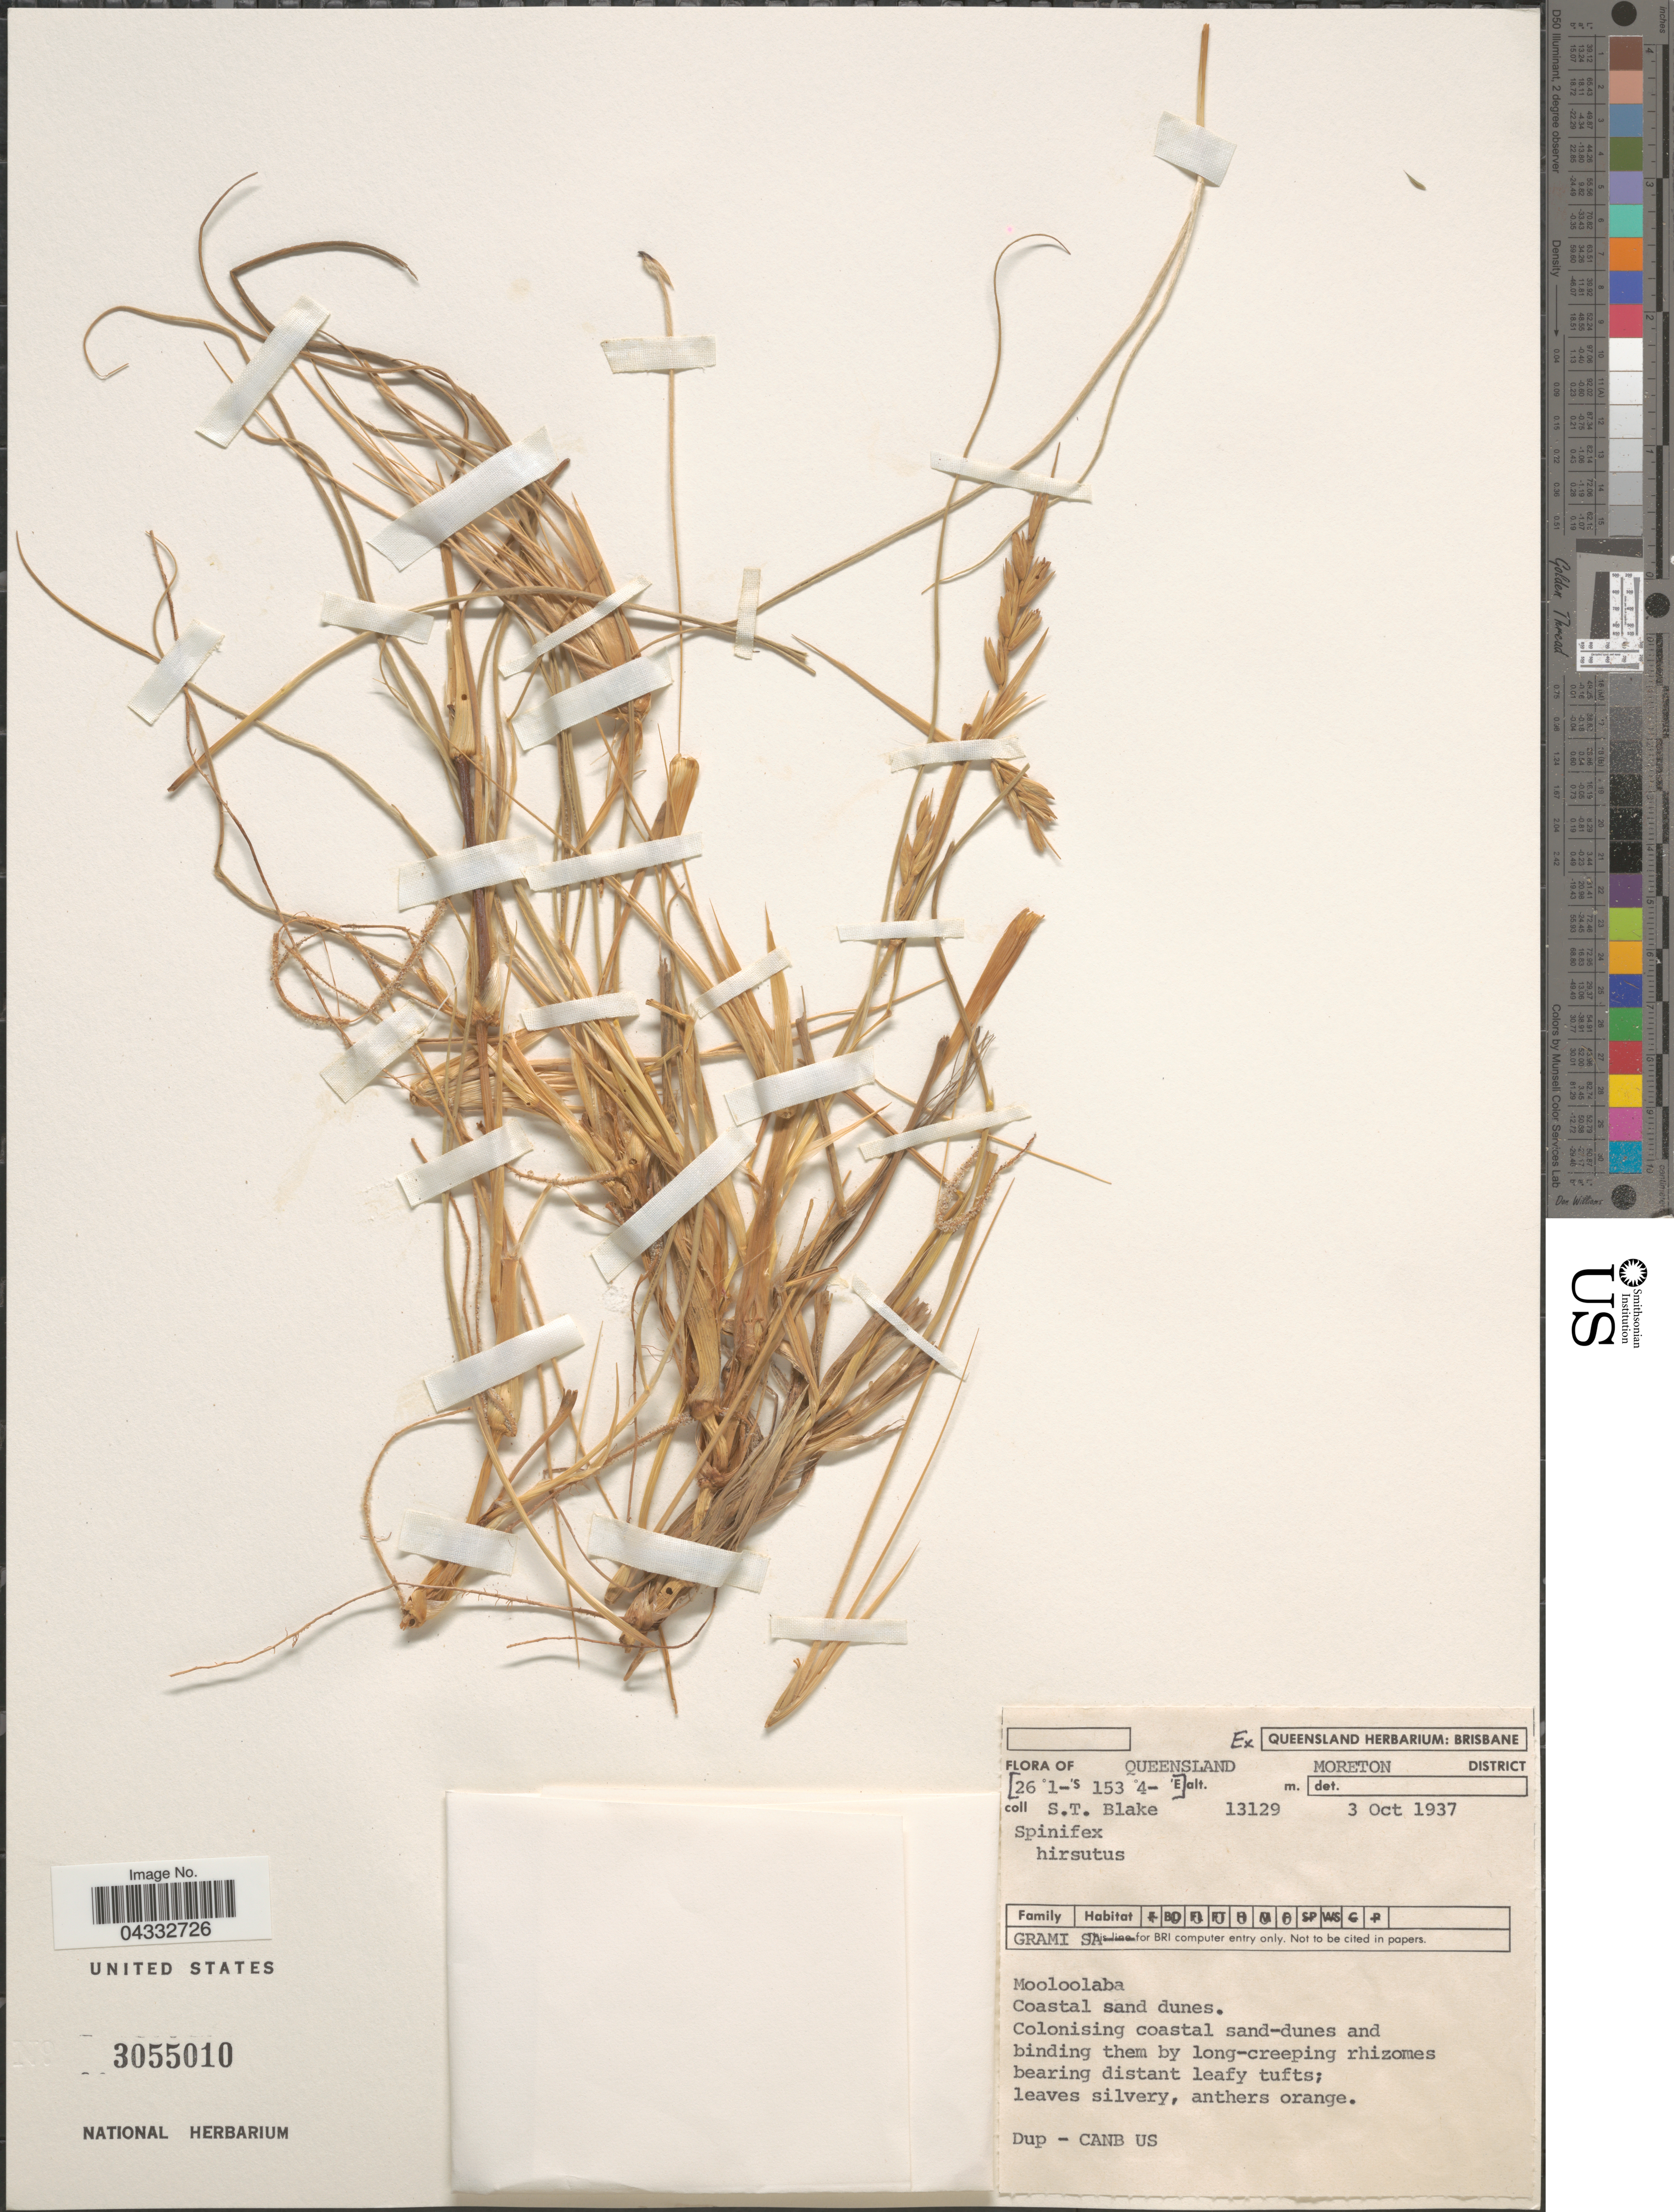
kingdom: Plantae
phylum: Tracheophyta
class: Liliopsida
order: Poales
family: Poaceae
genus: Spinifex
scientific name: Spinifex hirsutus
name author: Labill.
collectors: S. T. Blake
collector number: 13129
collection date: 1937-10-03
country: Australia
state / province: Queensland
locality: Moreton District. Mooloolaba.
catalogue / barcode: US 3055010